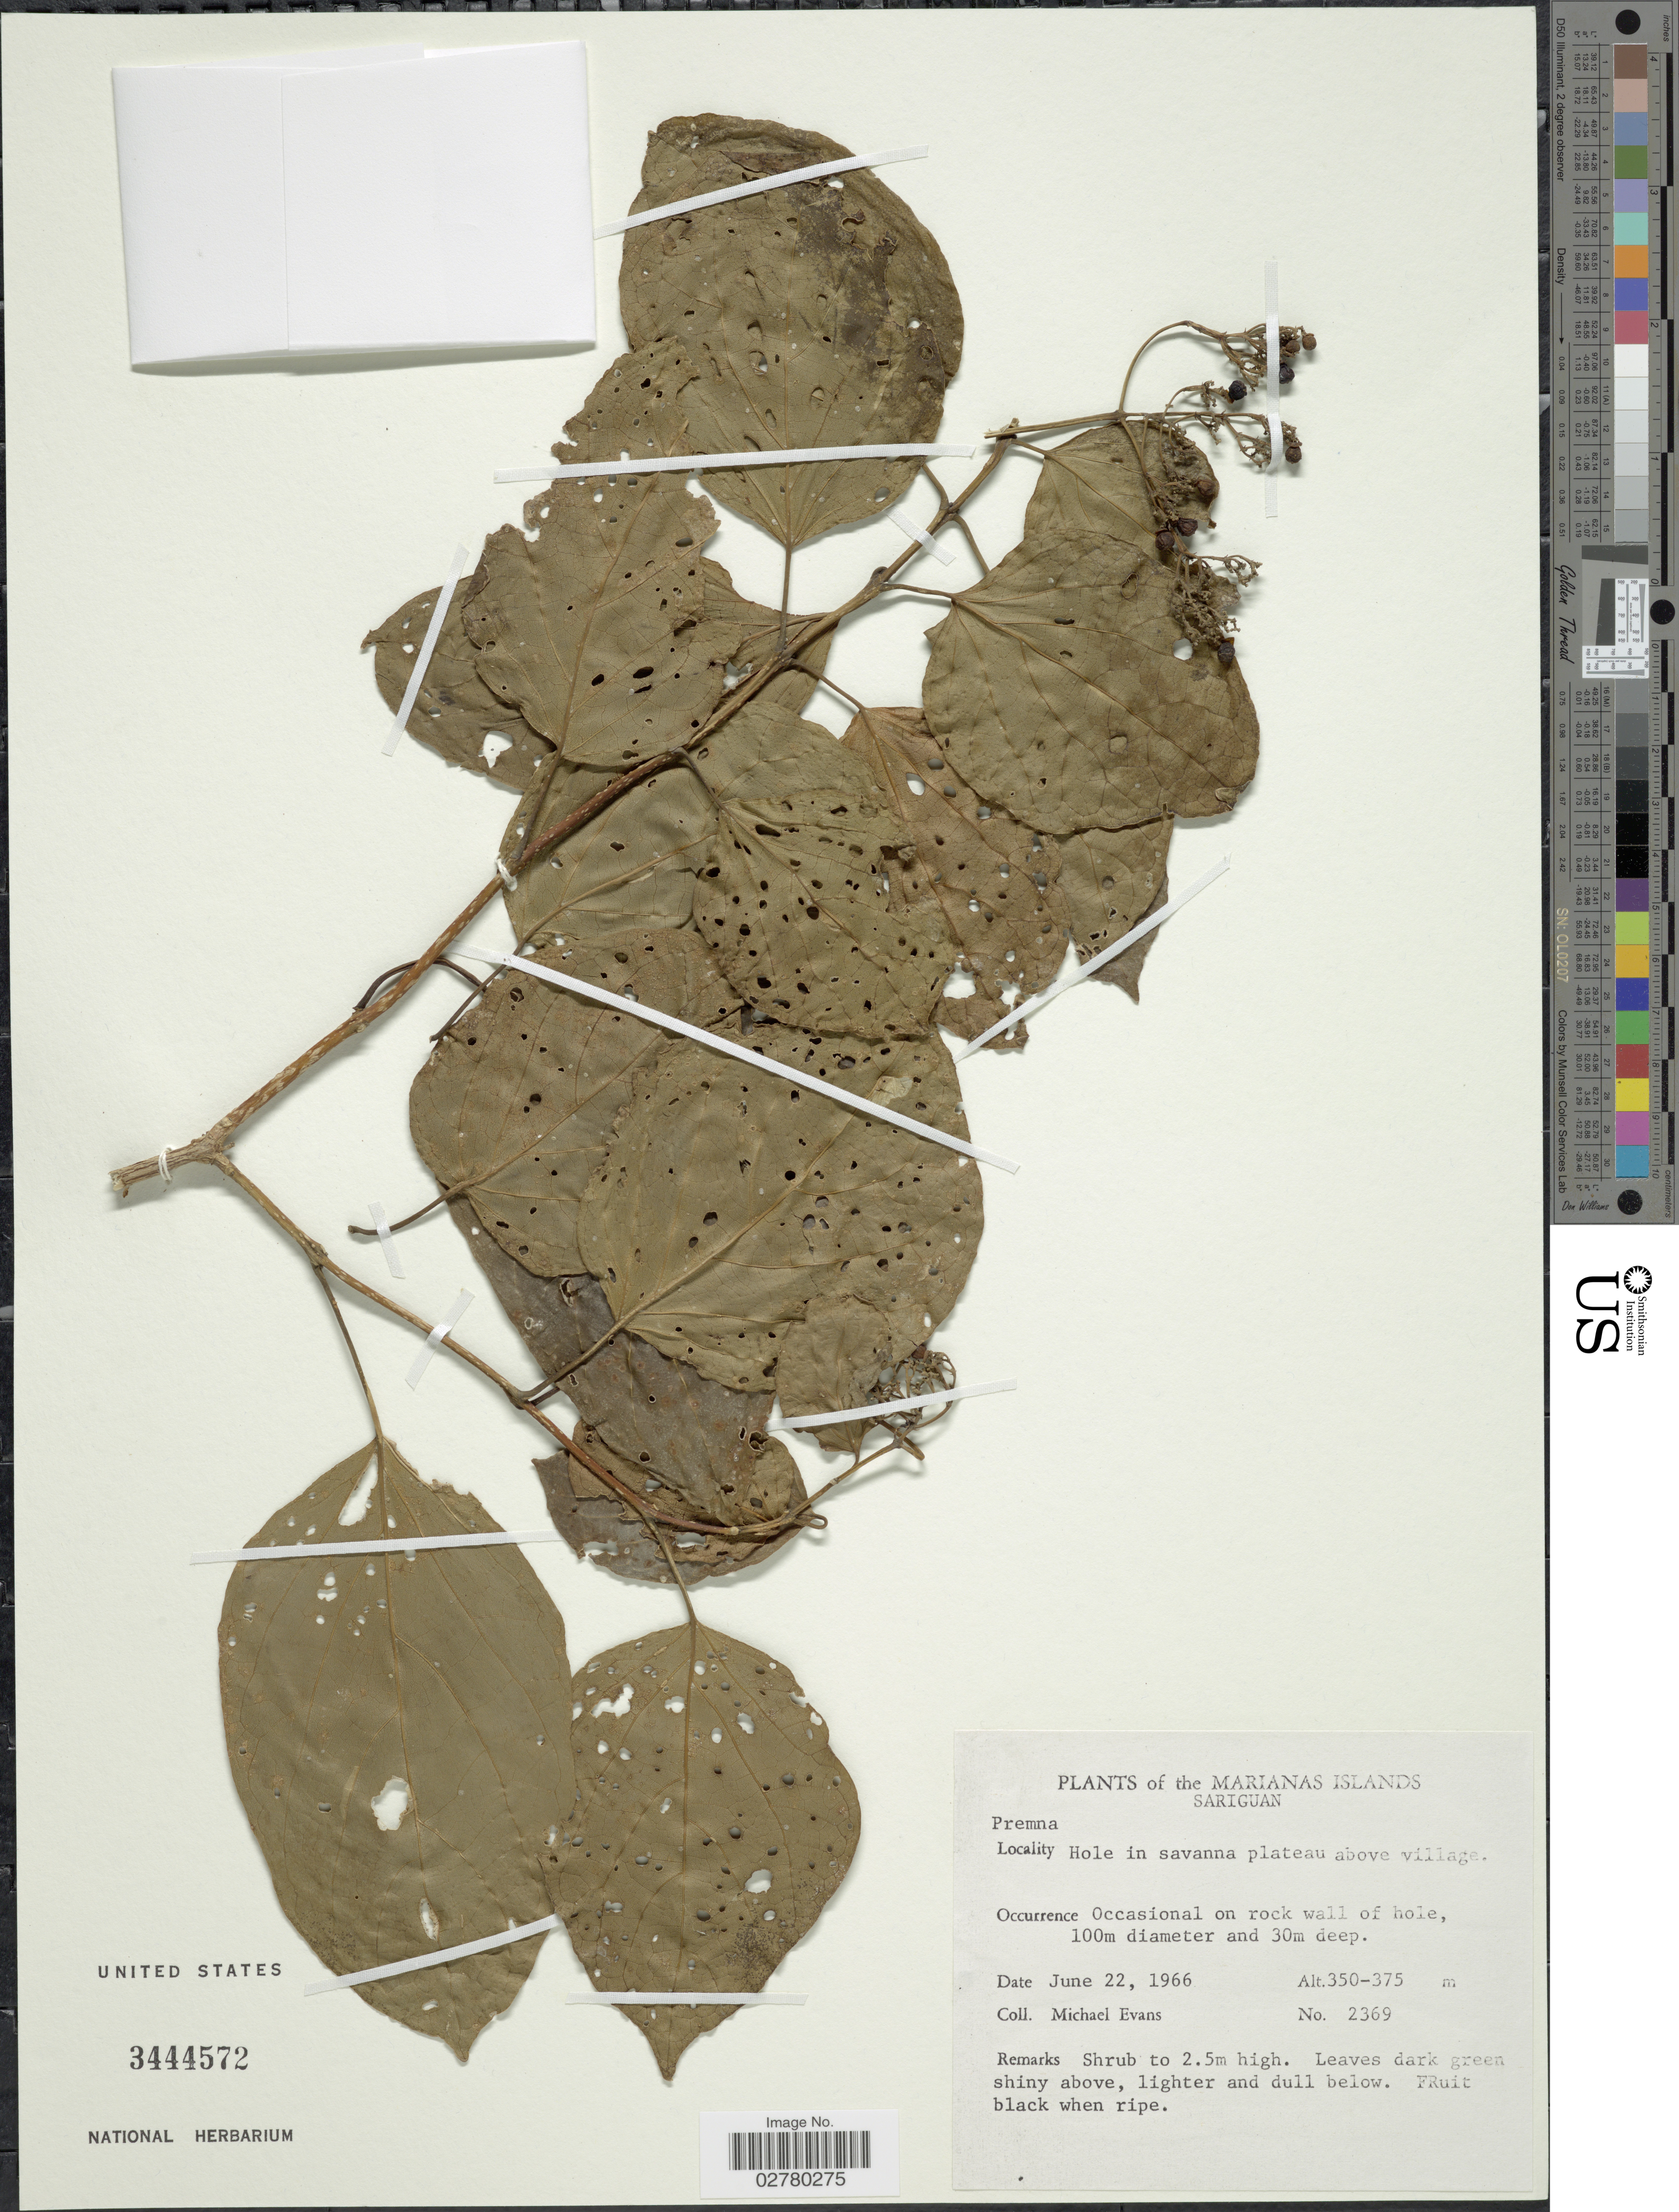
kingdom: Plantae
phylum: Tracheophyta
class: Magnoliopsida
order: Lamiales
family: Lamiaceae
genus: Premna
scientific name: Premna sp.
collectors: M. Evans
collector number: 2369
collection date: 1966-06-22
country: Northern Mariana Islands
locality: Marianas Islands, Sariguan, Hole in savanna plateau above village.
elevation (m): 350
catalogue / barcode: US 3444572